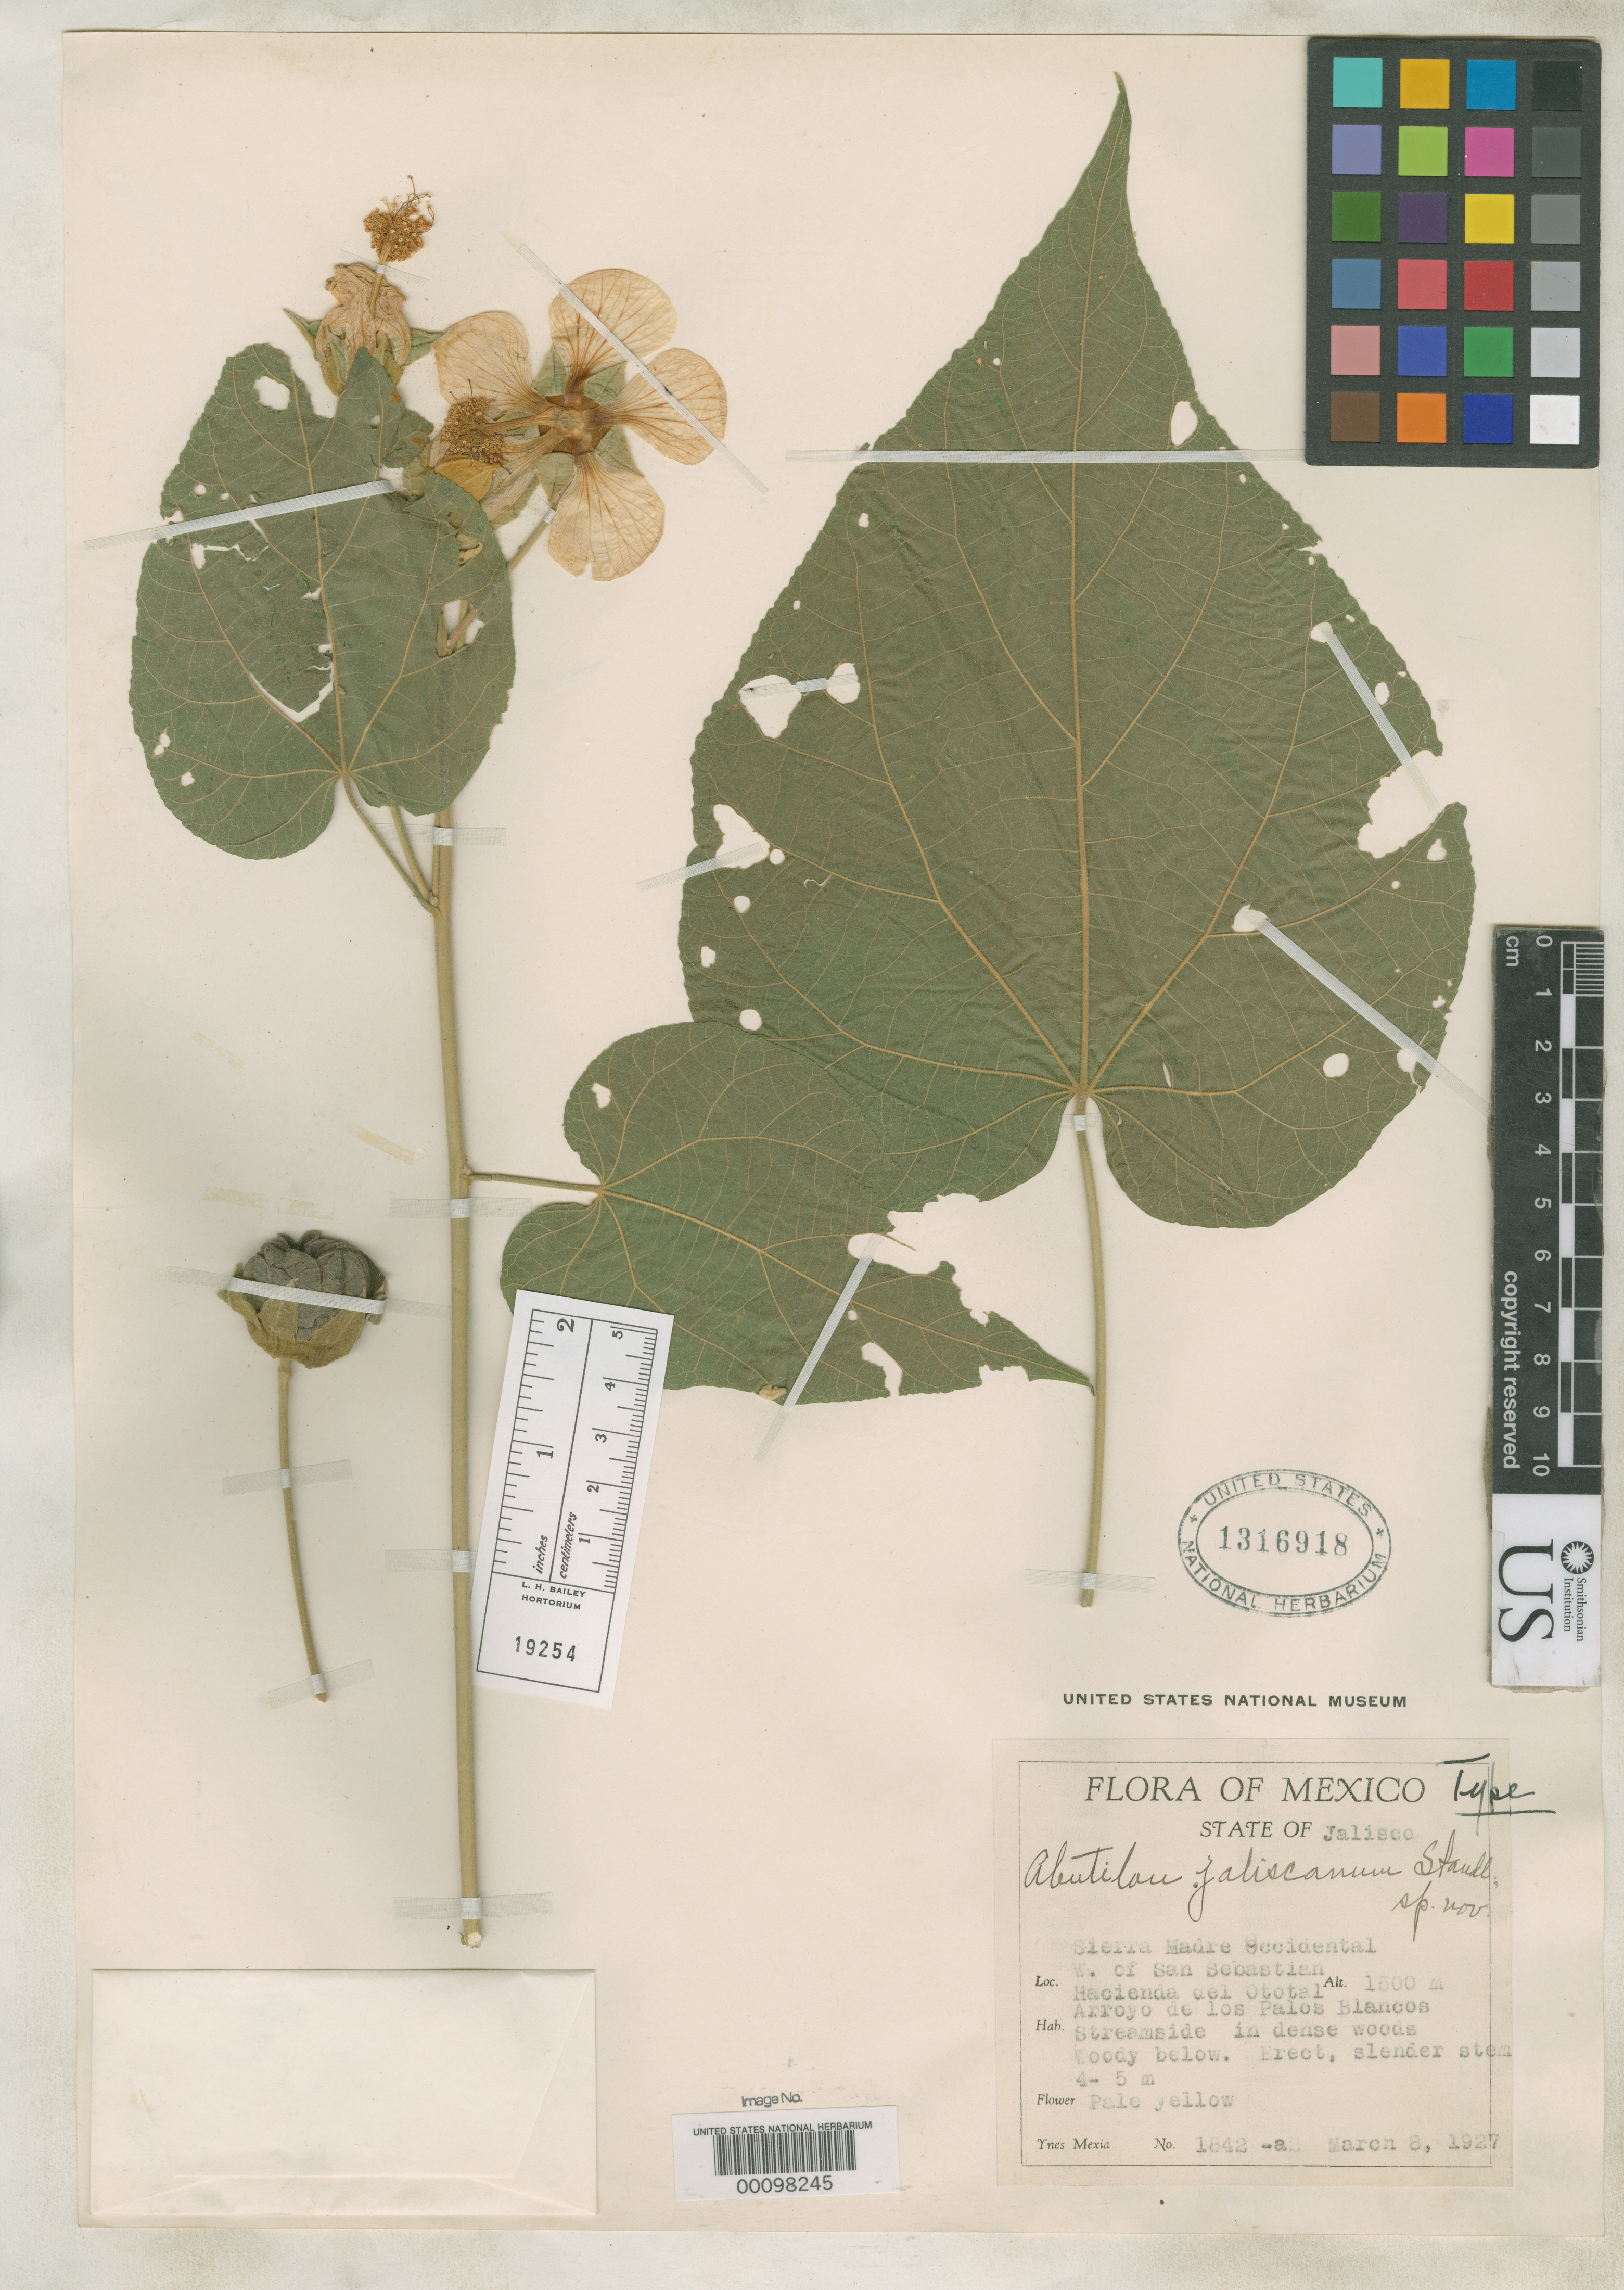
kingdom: Plantae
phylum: Tracheophyta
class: Magnoliopsida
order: Malvales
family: Malvaceae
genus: Abutilon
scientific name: Abutilon jaliscanum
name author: Standl.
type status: Isotype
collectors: Y. Mexia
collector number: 1842 a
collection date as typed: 08 Mar 1927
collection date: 1927-03-08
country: Mexico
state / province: Jalisco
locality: Sierra Madre Occidental, Arroyode los Palos Blancos, Hacienda de Ototal.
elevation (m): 1500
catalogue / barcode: US 1316918